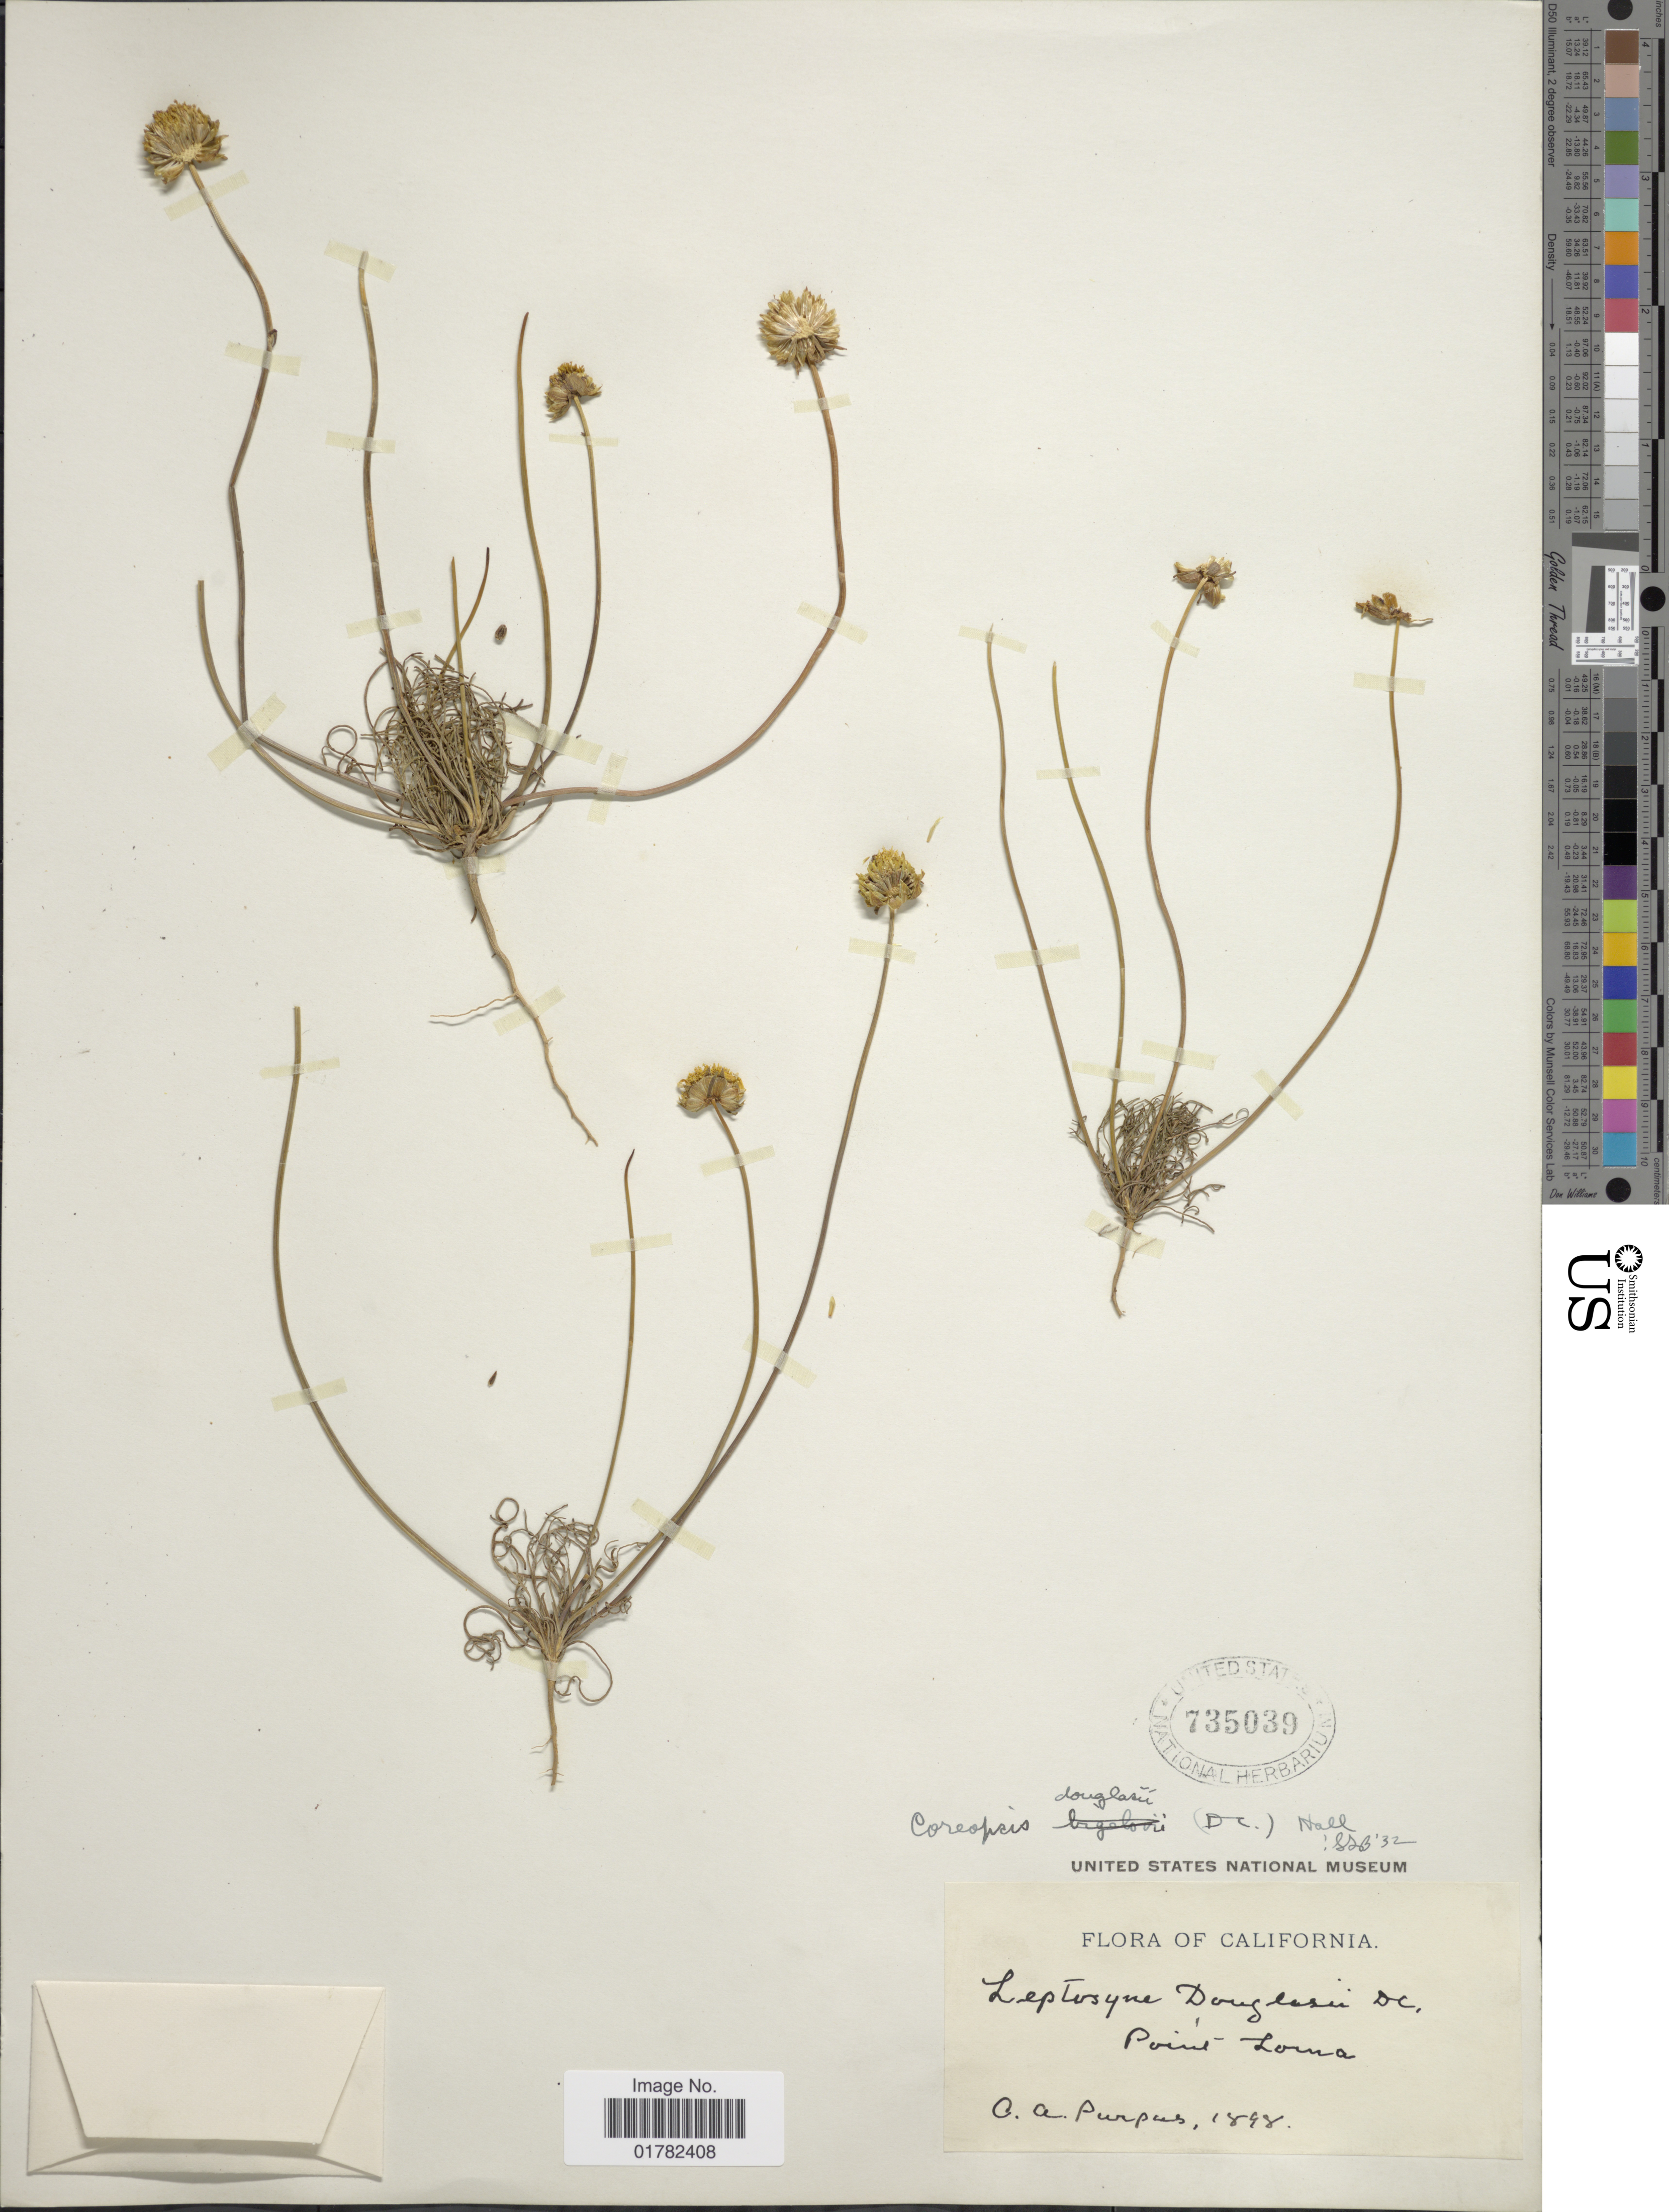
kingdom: Plantae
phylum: Tracheophyta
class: Magnoliopsida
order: Asterales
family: Asteraceae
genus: Coreopsis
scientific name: Coreopsis douglasii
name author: (DC.) H.M. Hall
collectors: C. A. Purpus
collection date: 1898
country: United States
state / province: California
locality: Point Loma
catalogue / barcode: US 735039